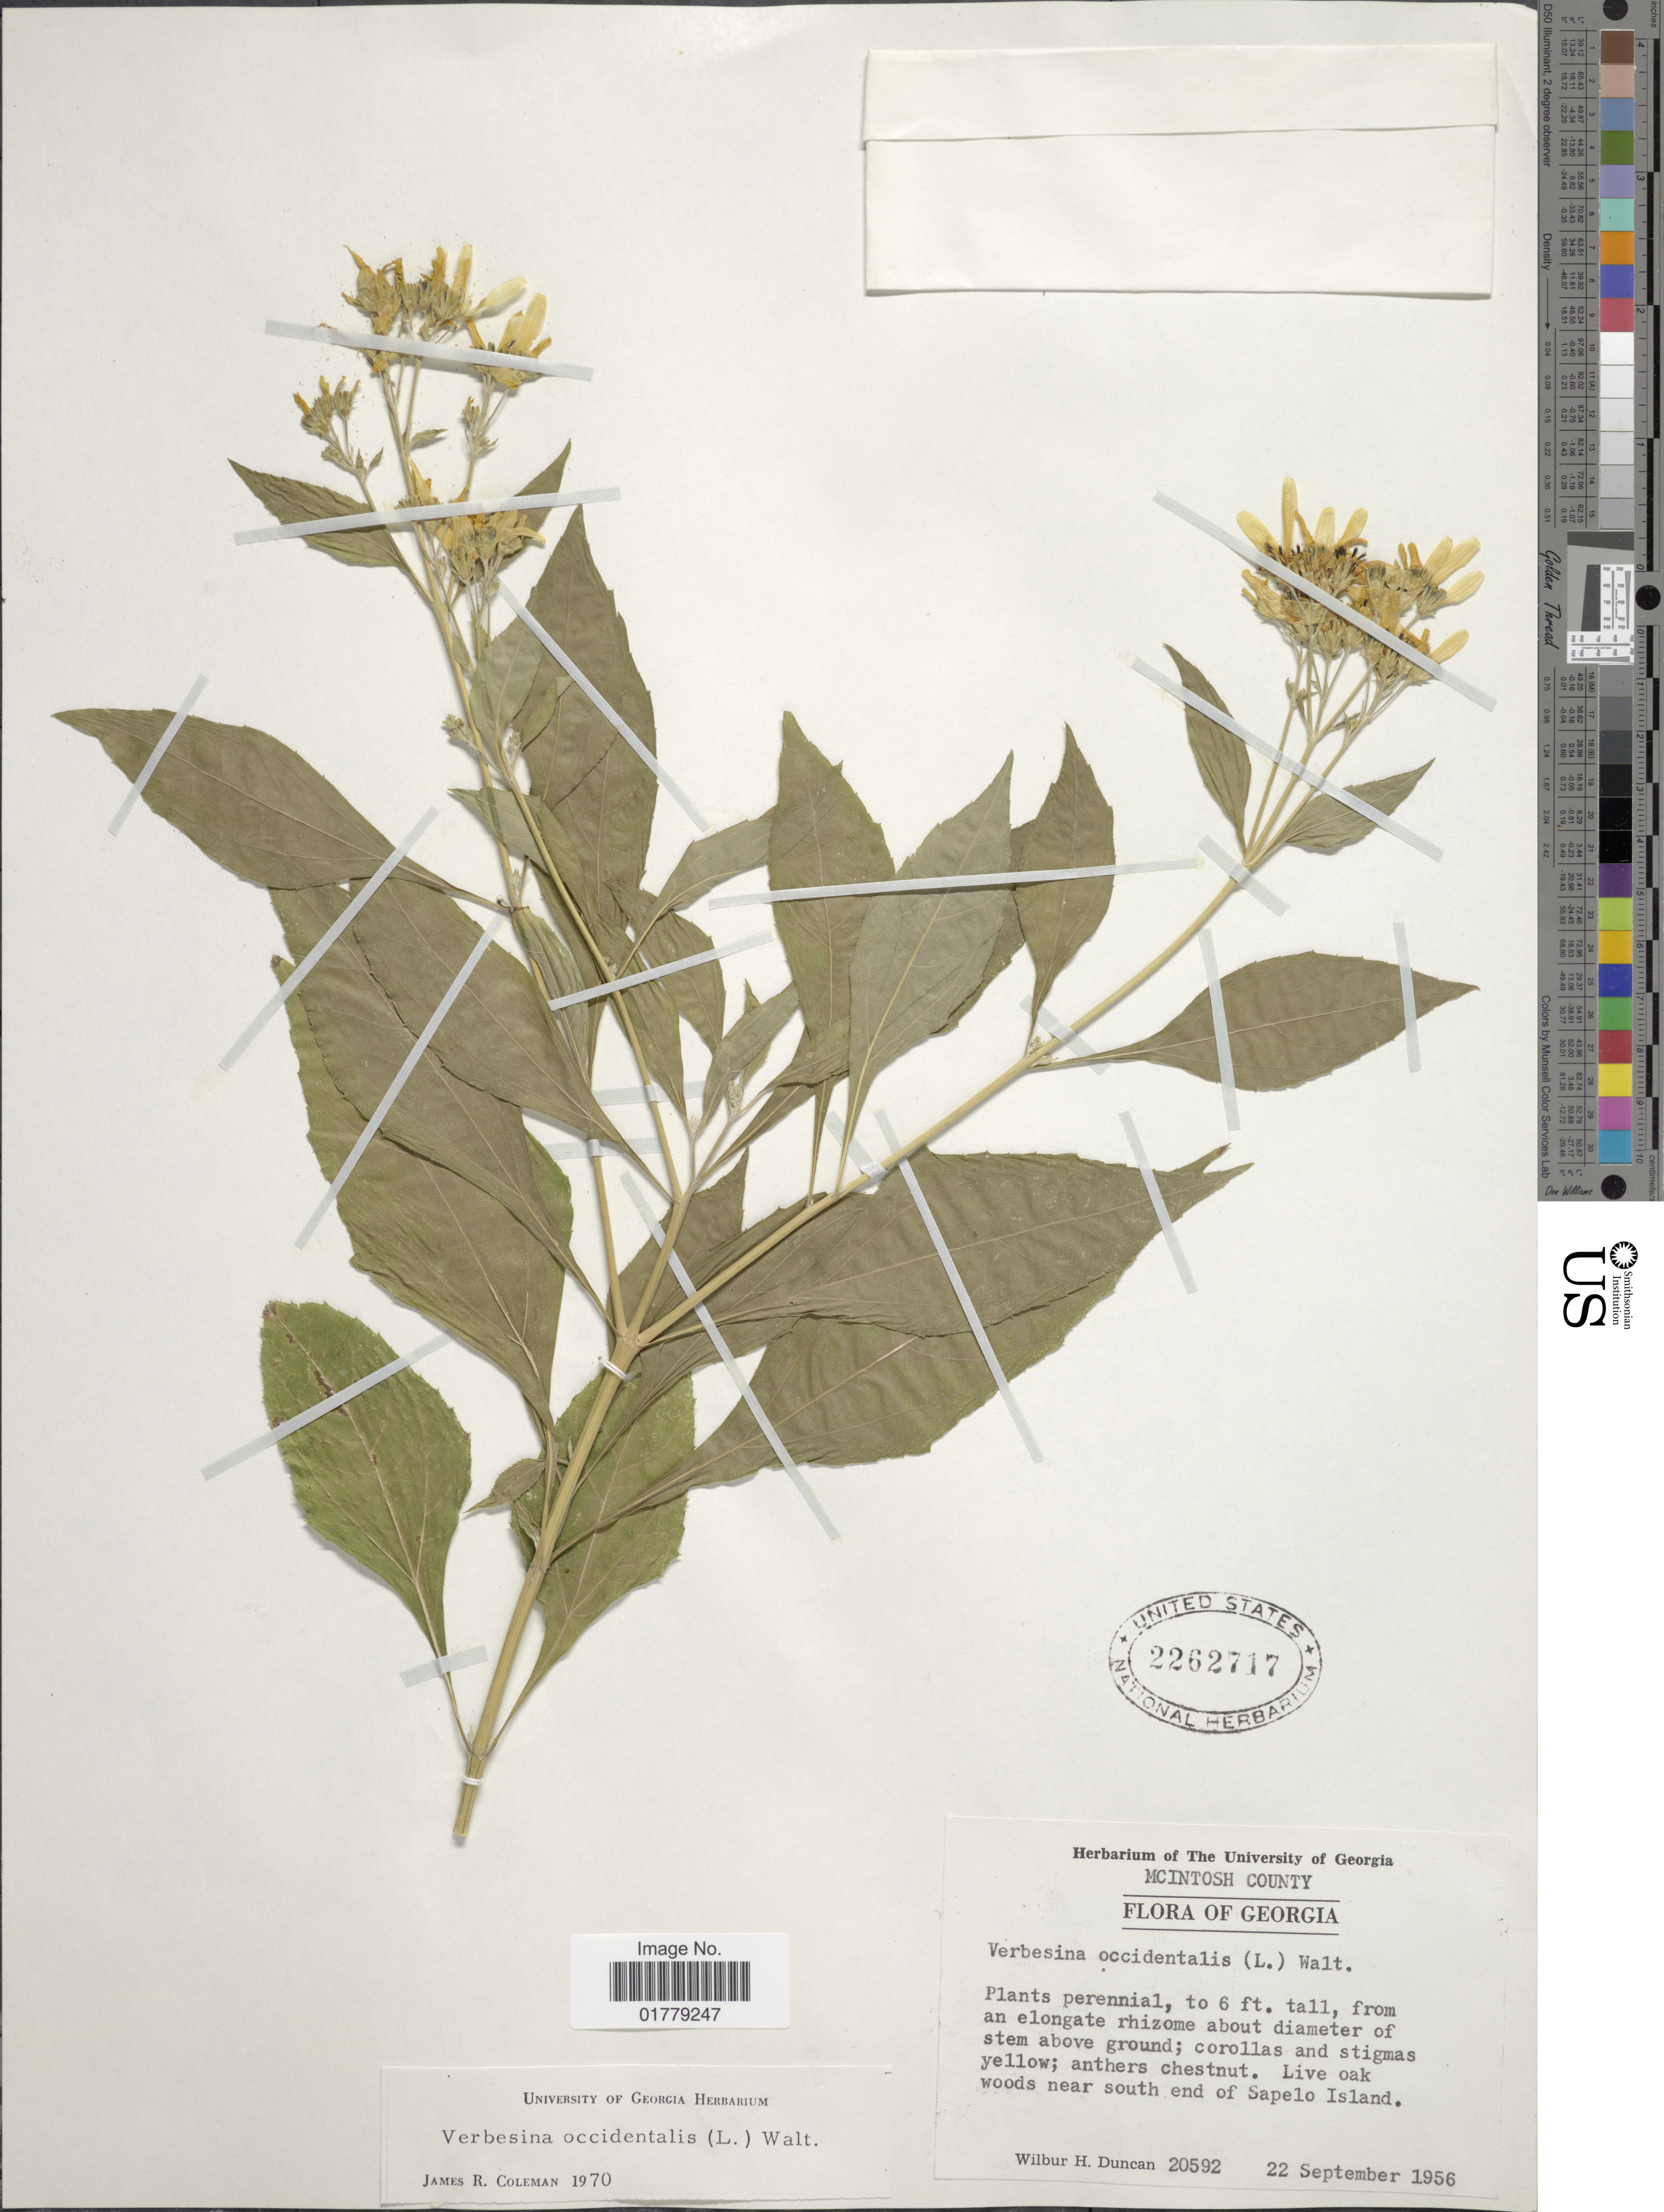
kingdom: Plantae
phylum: Tracheophyta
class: Magnoliopsida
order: Asterales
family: Asteraceae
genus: Verbesina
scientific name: Verbesina occidentalis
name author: (L.) Walter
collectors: W. H. Duncan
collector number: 20592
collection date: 1956-09-22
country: United States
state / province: Georgia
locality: Mcintosh County. Georgia. Live oak woods near south end of Sapelo Island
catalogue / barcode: US 2262717